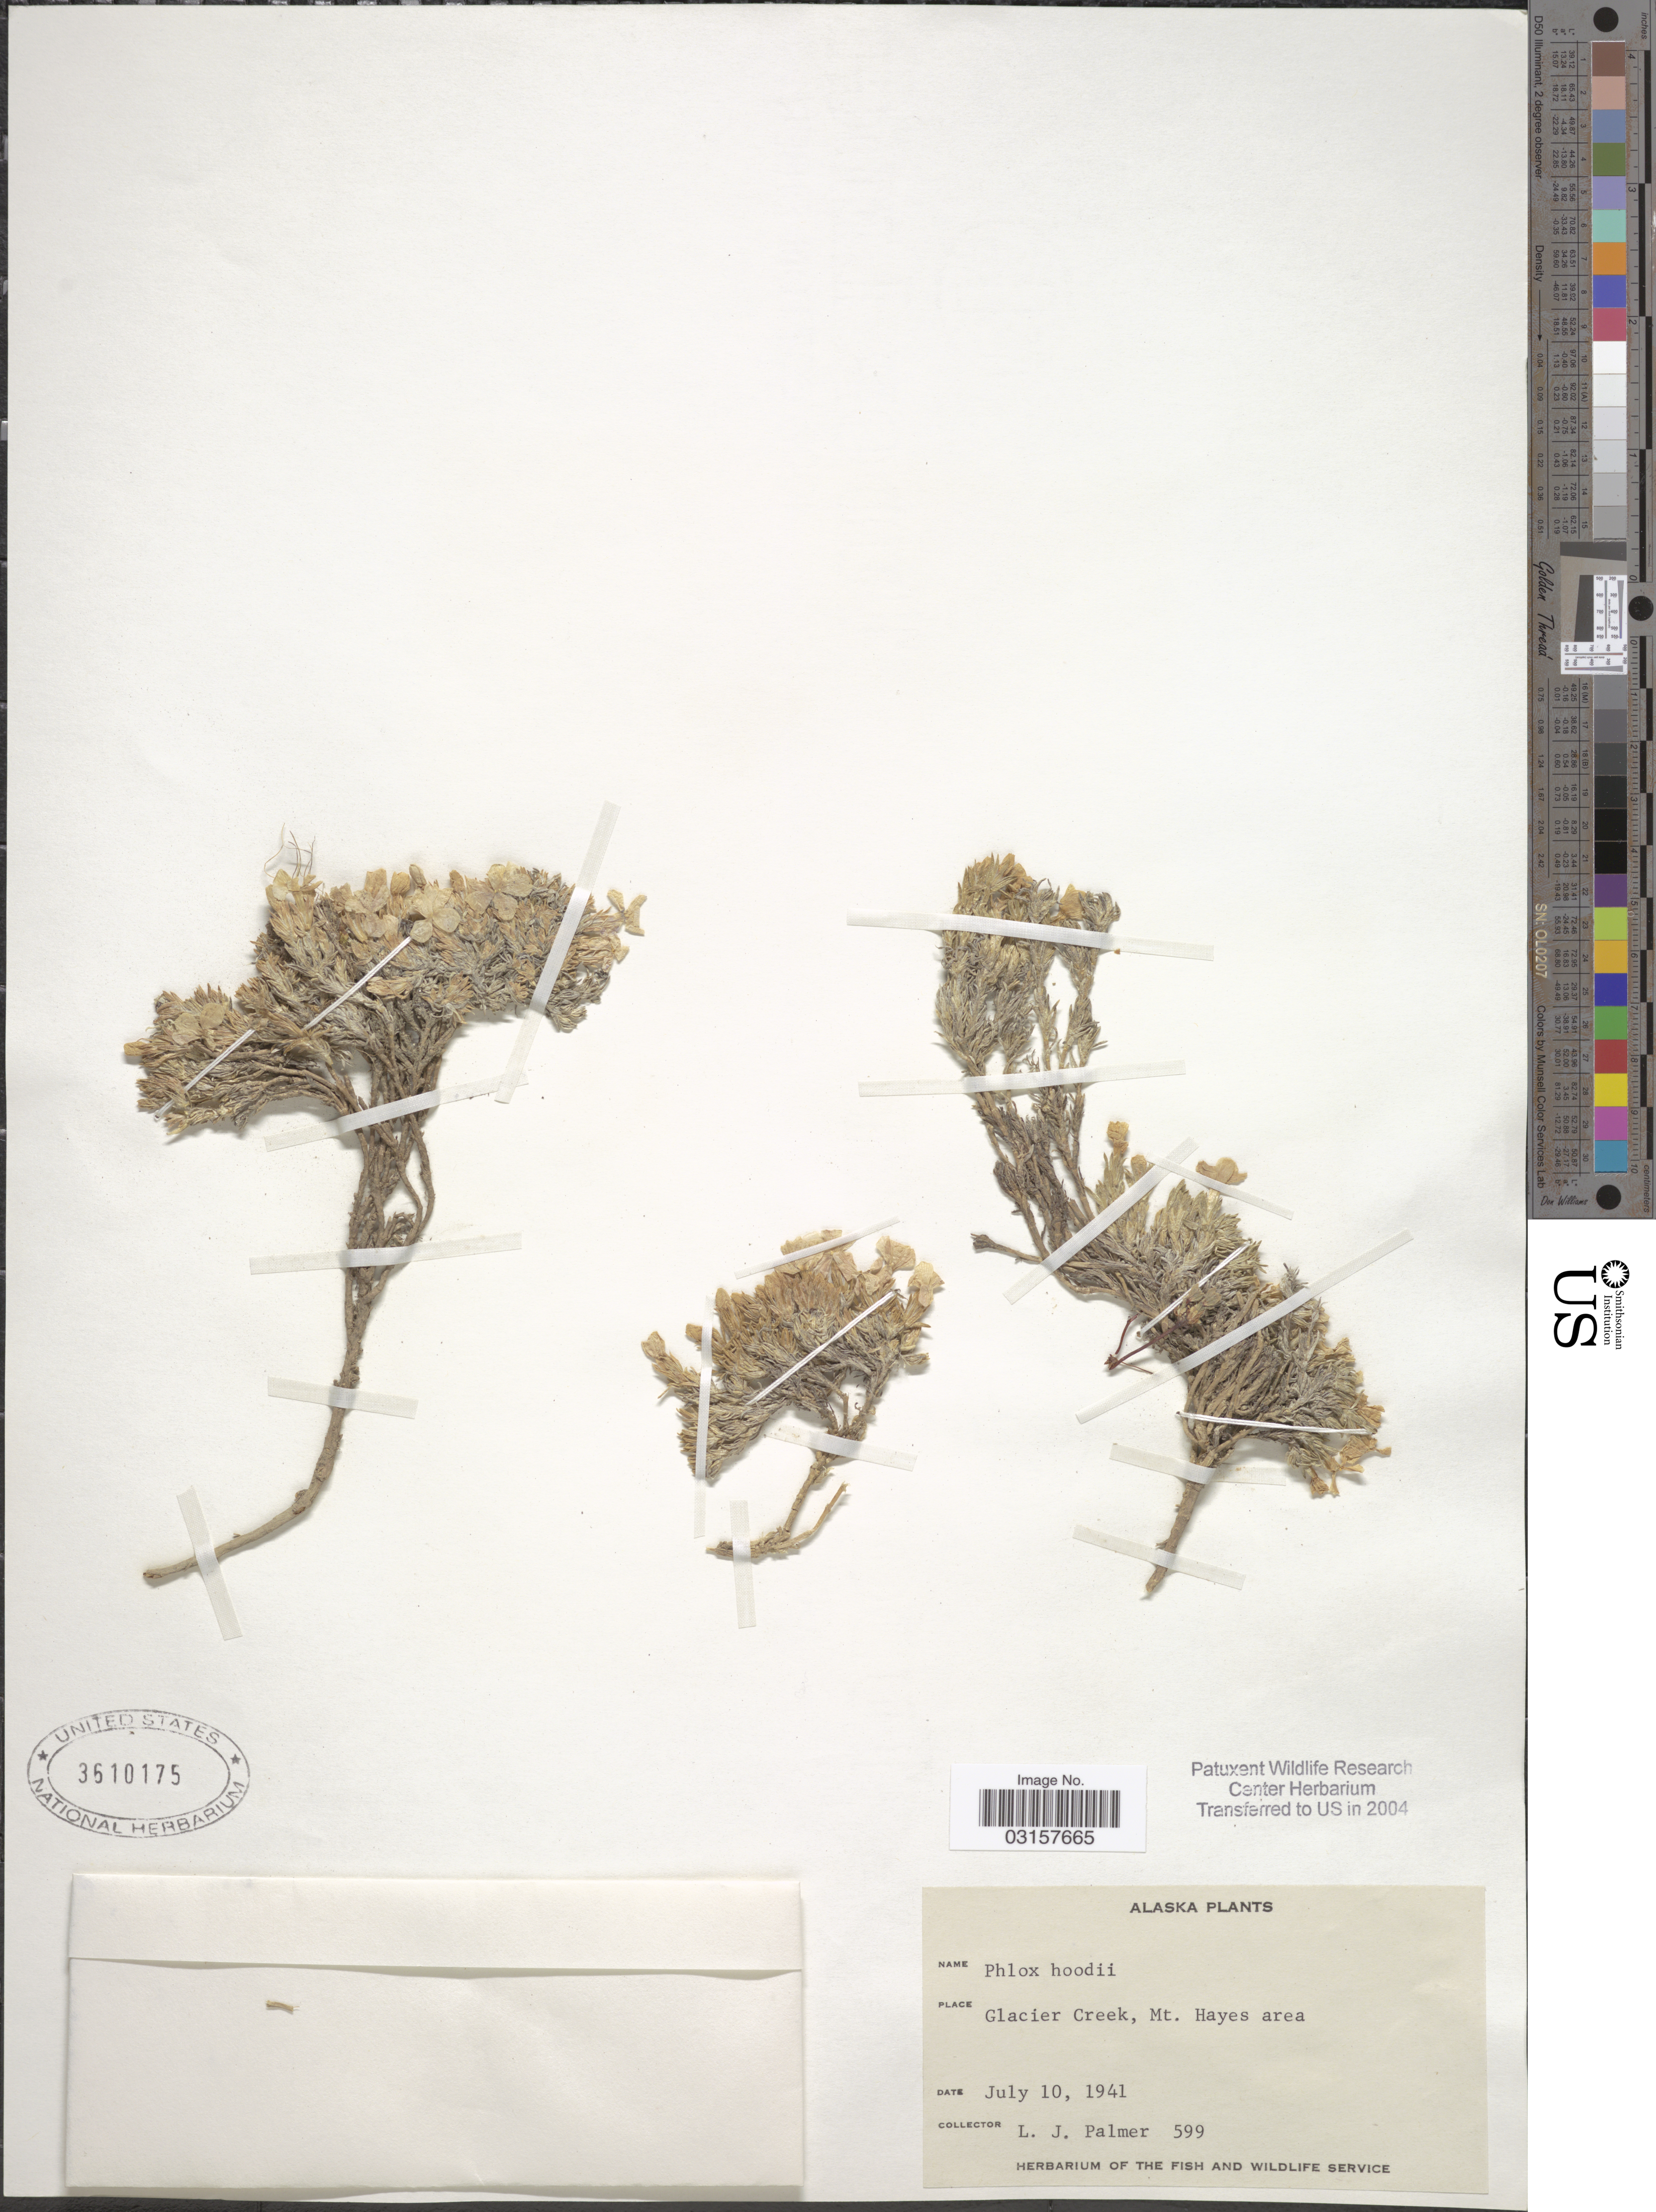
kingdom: Plantae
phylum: Tracheophyta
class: Magnoliopsida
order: Ericales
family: Polemoniaceae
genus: Phlox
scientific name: Phlox richardsonii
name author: Hook.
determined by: Mayfield, M. H.; Ferguson, C. J.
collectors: L. J. Palmer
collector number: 599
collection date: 1941-07-10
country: United States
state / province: Alaska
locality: Glacier Creek, Mt. Hayes area.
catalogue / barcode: US 3610175